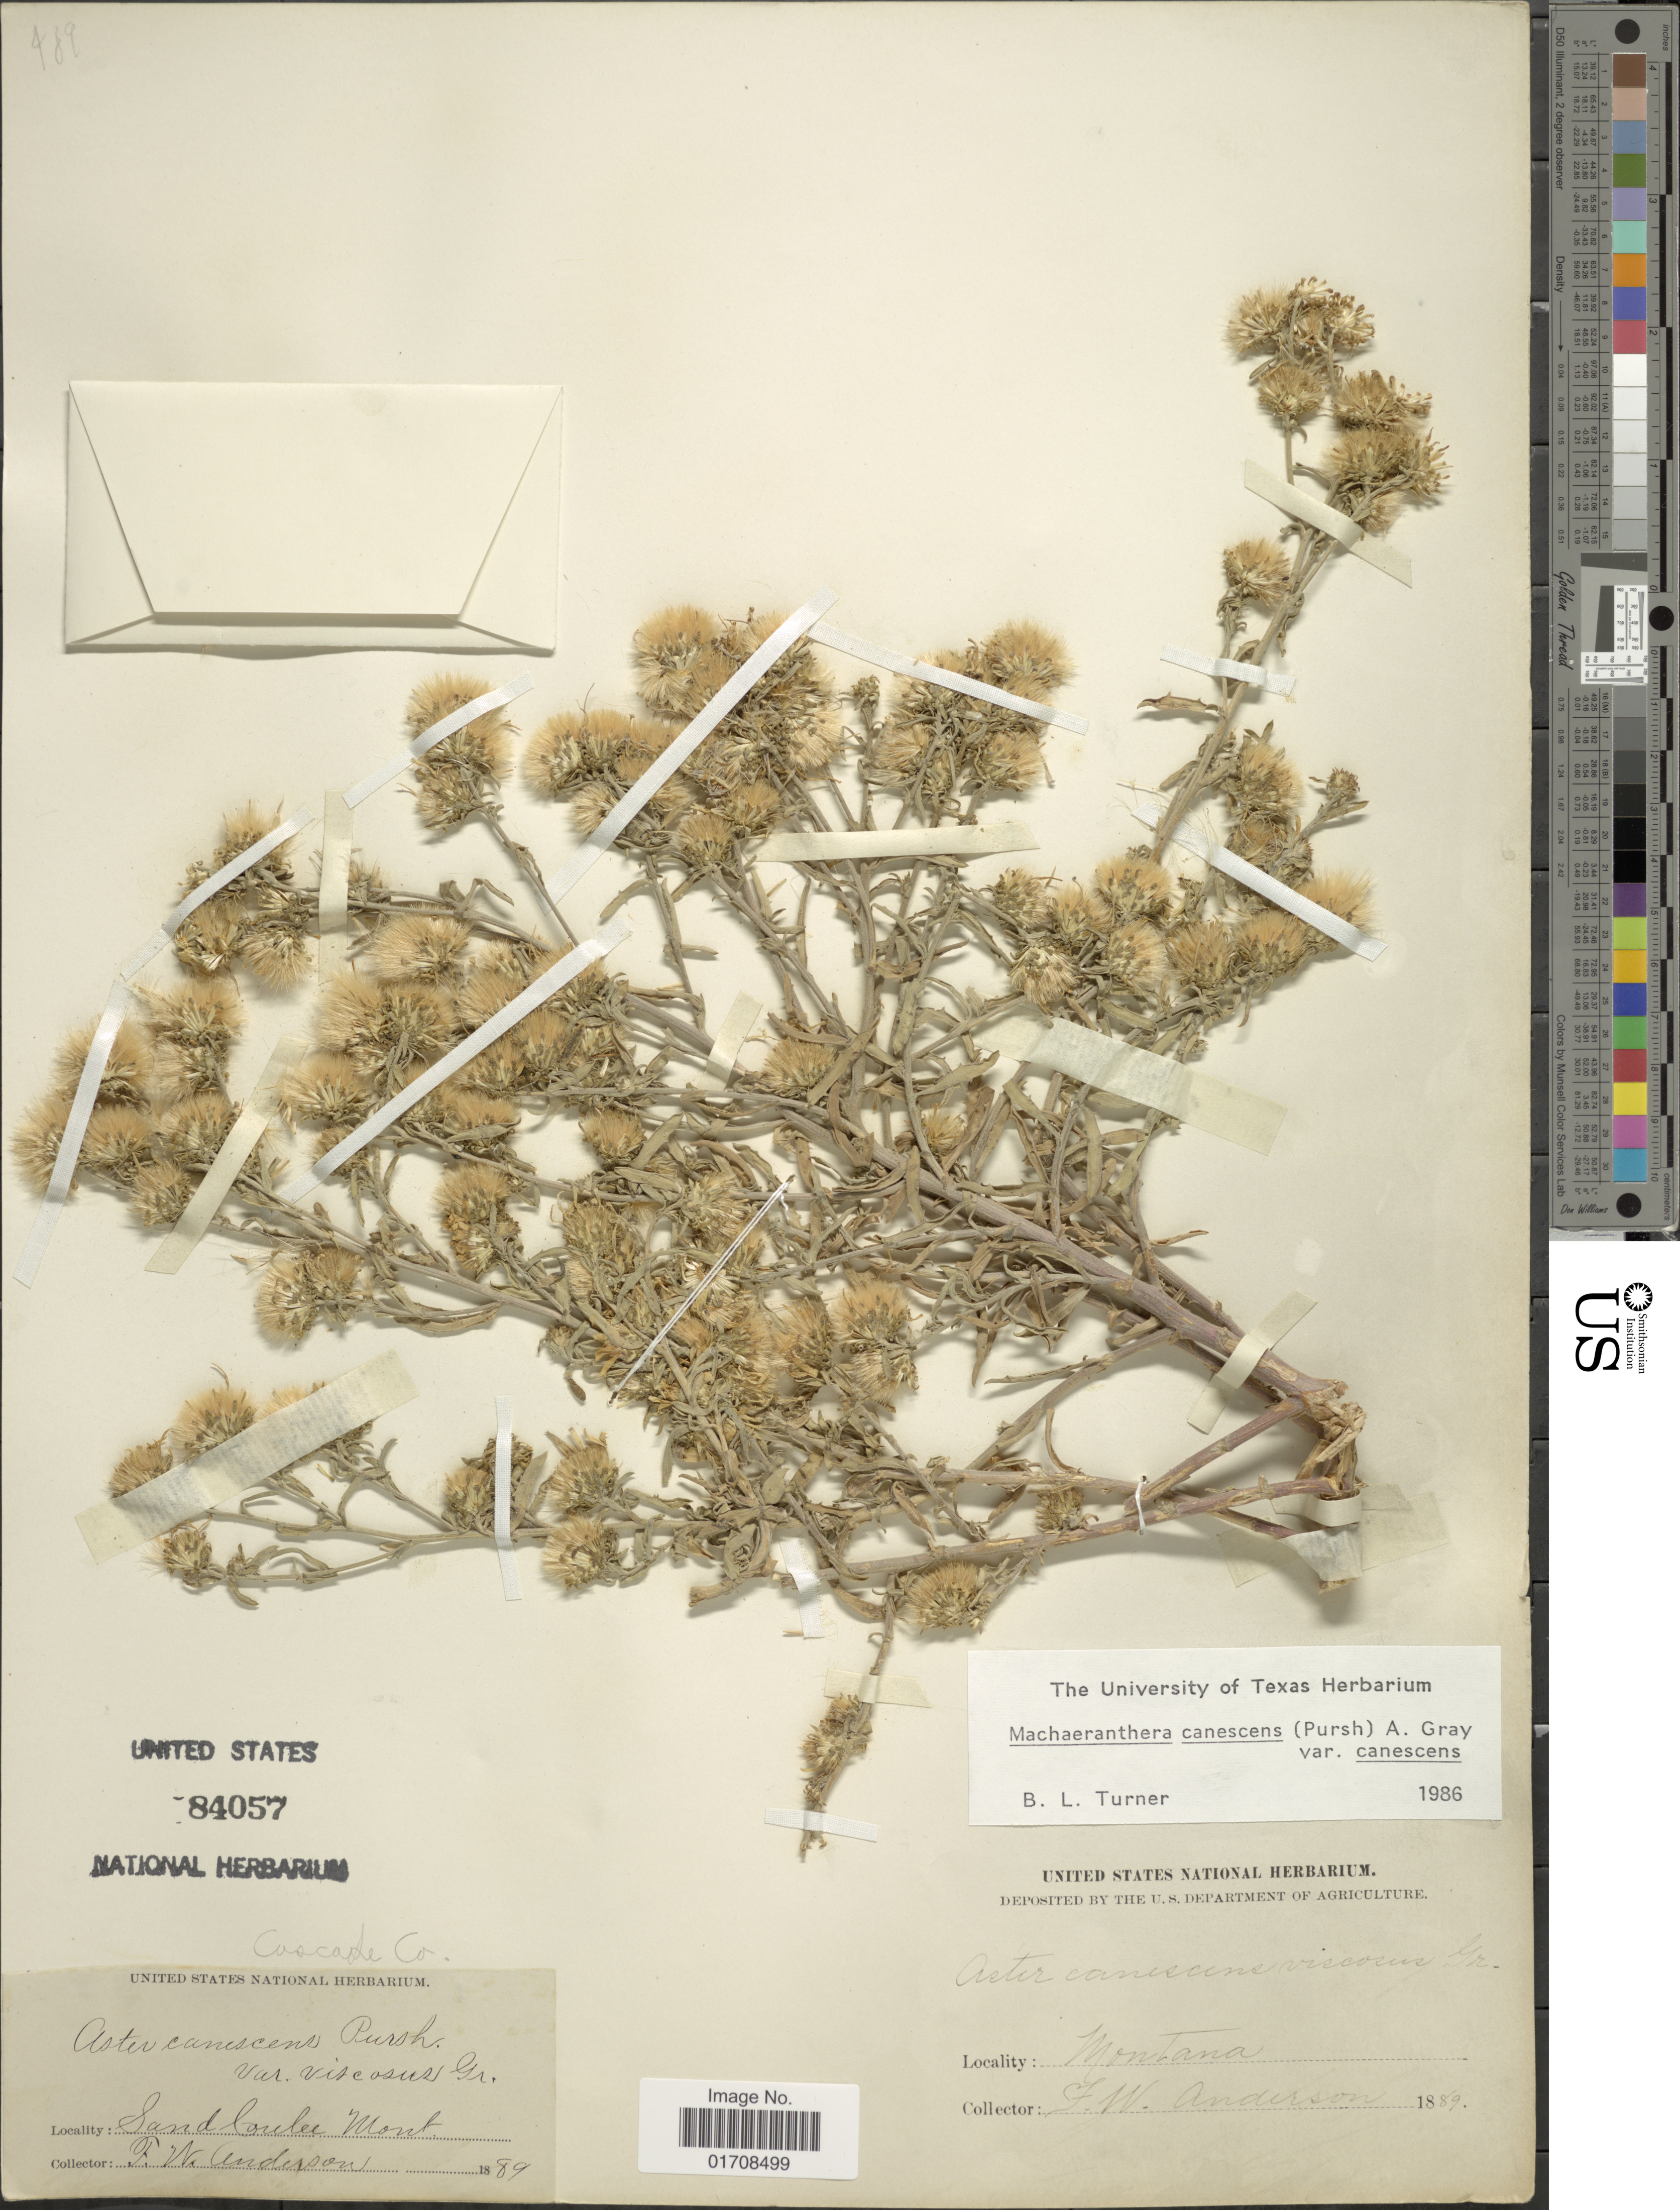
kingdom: Plantae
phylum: Tracheophyta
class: Magnoliopsida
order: Asterales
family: Asteraceae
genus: Machaeranthera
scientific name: Machaeranthera canescens var. canescens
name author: (Pursh) A. Gray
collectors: F. W. Anderson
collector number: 489?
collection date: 1889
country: United States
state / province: Montana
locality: Sand Coulee, Cascade Co.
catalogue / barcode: US 84057